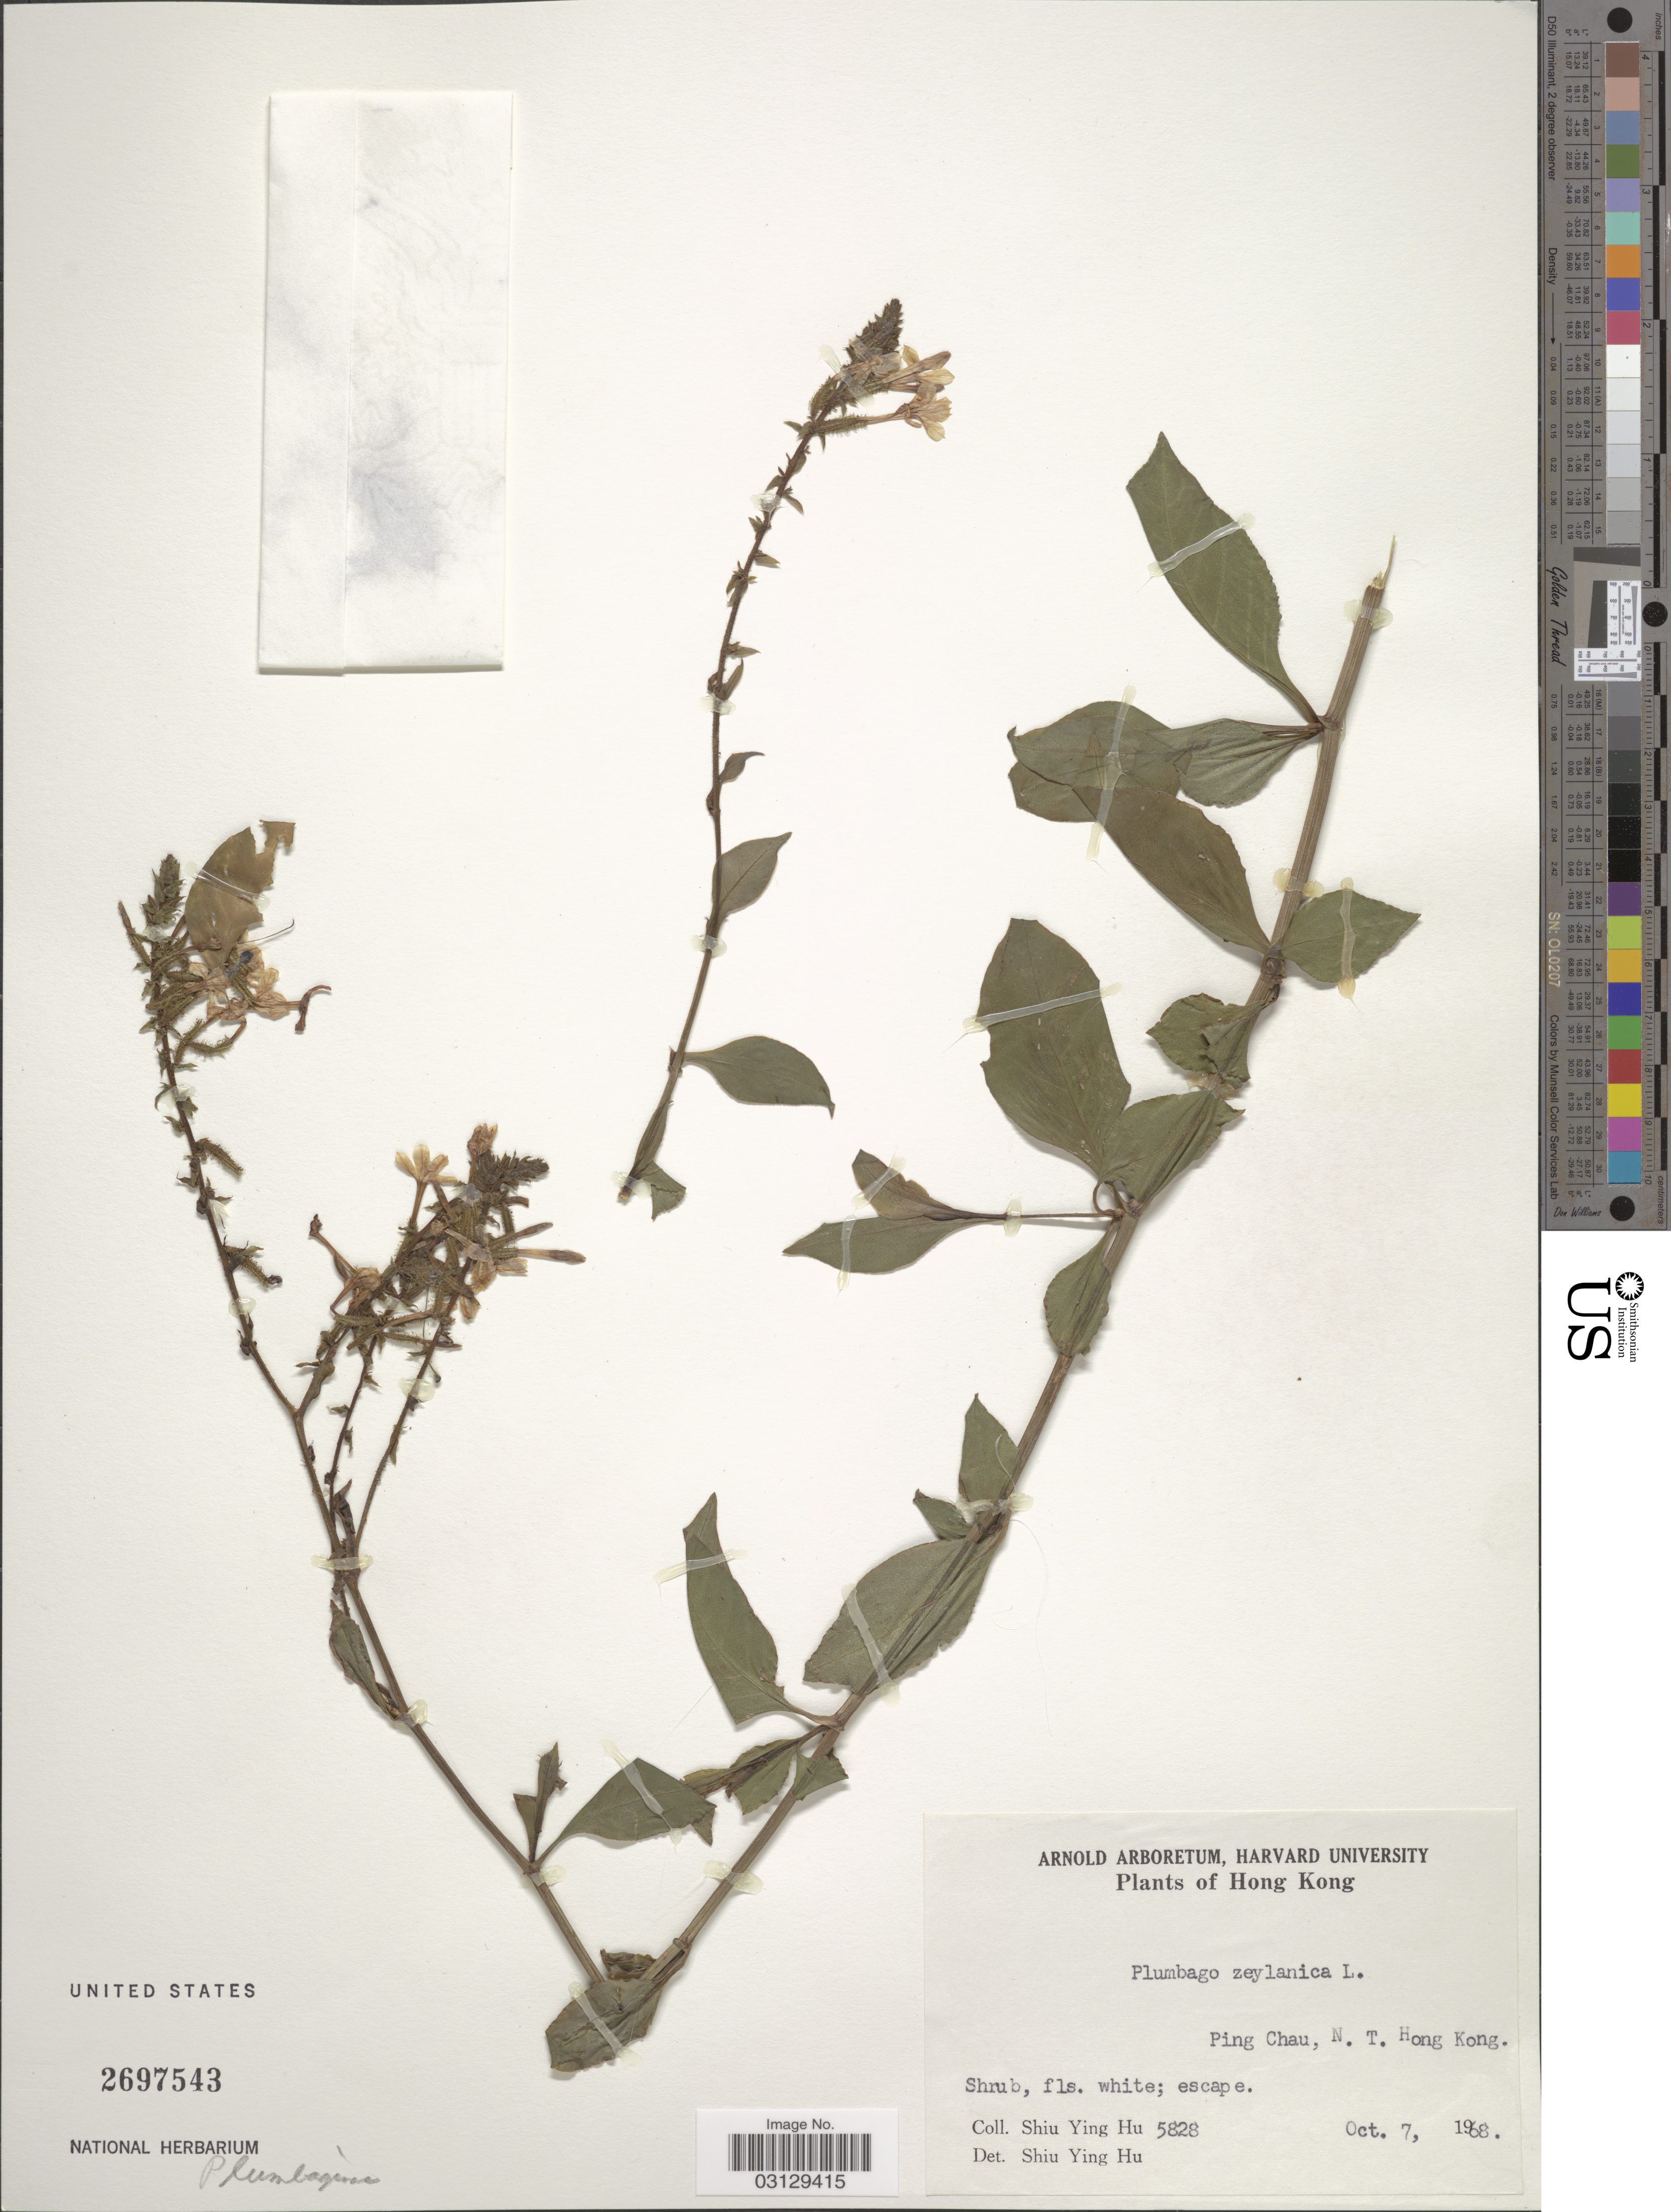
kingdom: Plantae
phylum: Tracheophyta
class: Magnoliopsida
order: Caryophyllales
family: Plumbaginaceae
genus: Plumbago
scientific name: Plumbago zeylanica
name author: L.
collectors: S. Y. Hu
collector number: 5828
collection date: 1968-10-07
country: China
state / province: Hong Kong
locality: Ping Chau, N. T.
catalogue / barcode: US 2697543